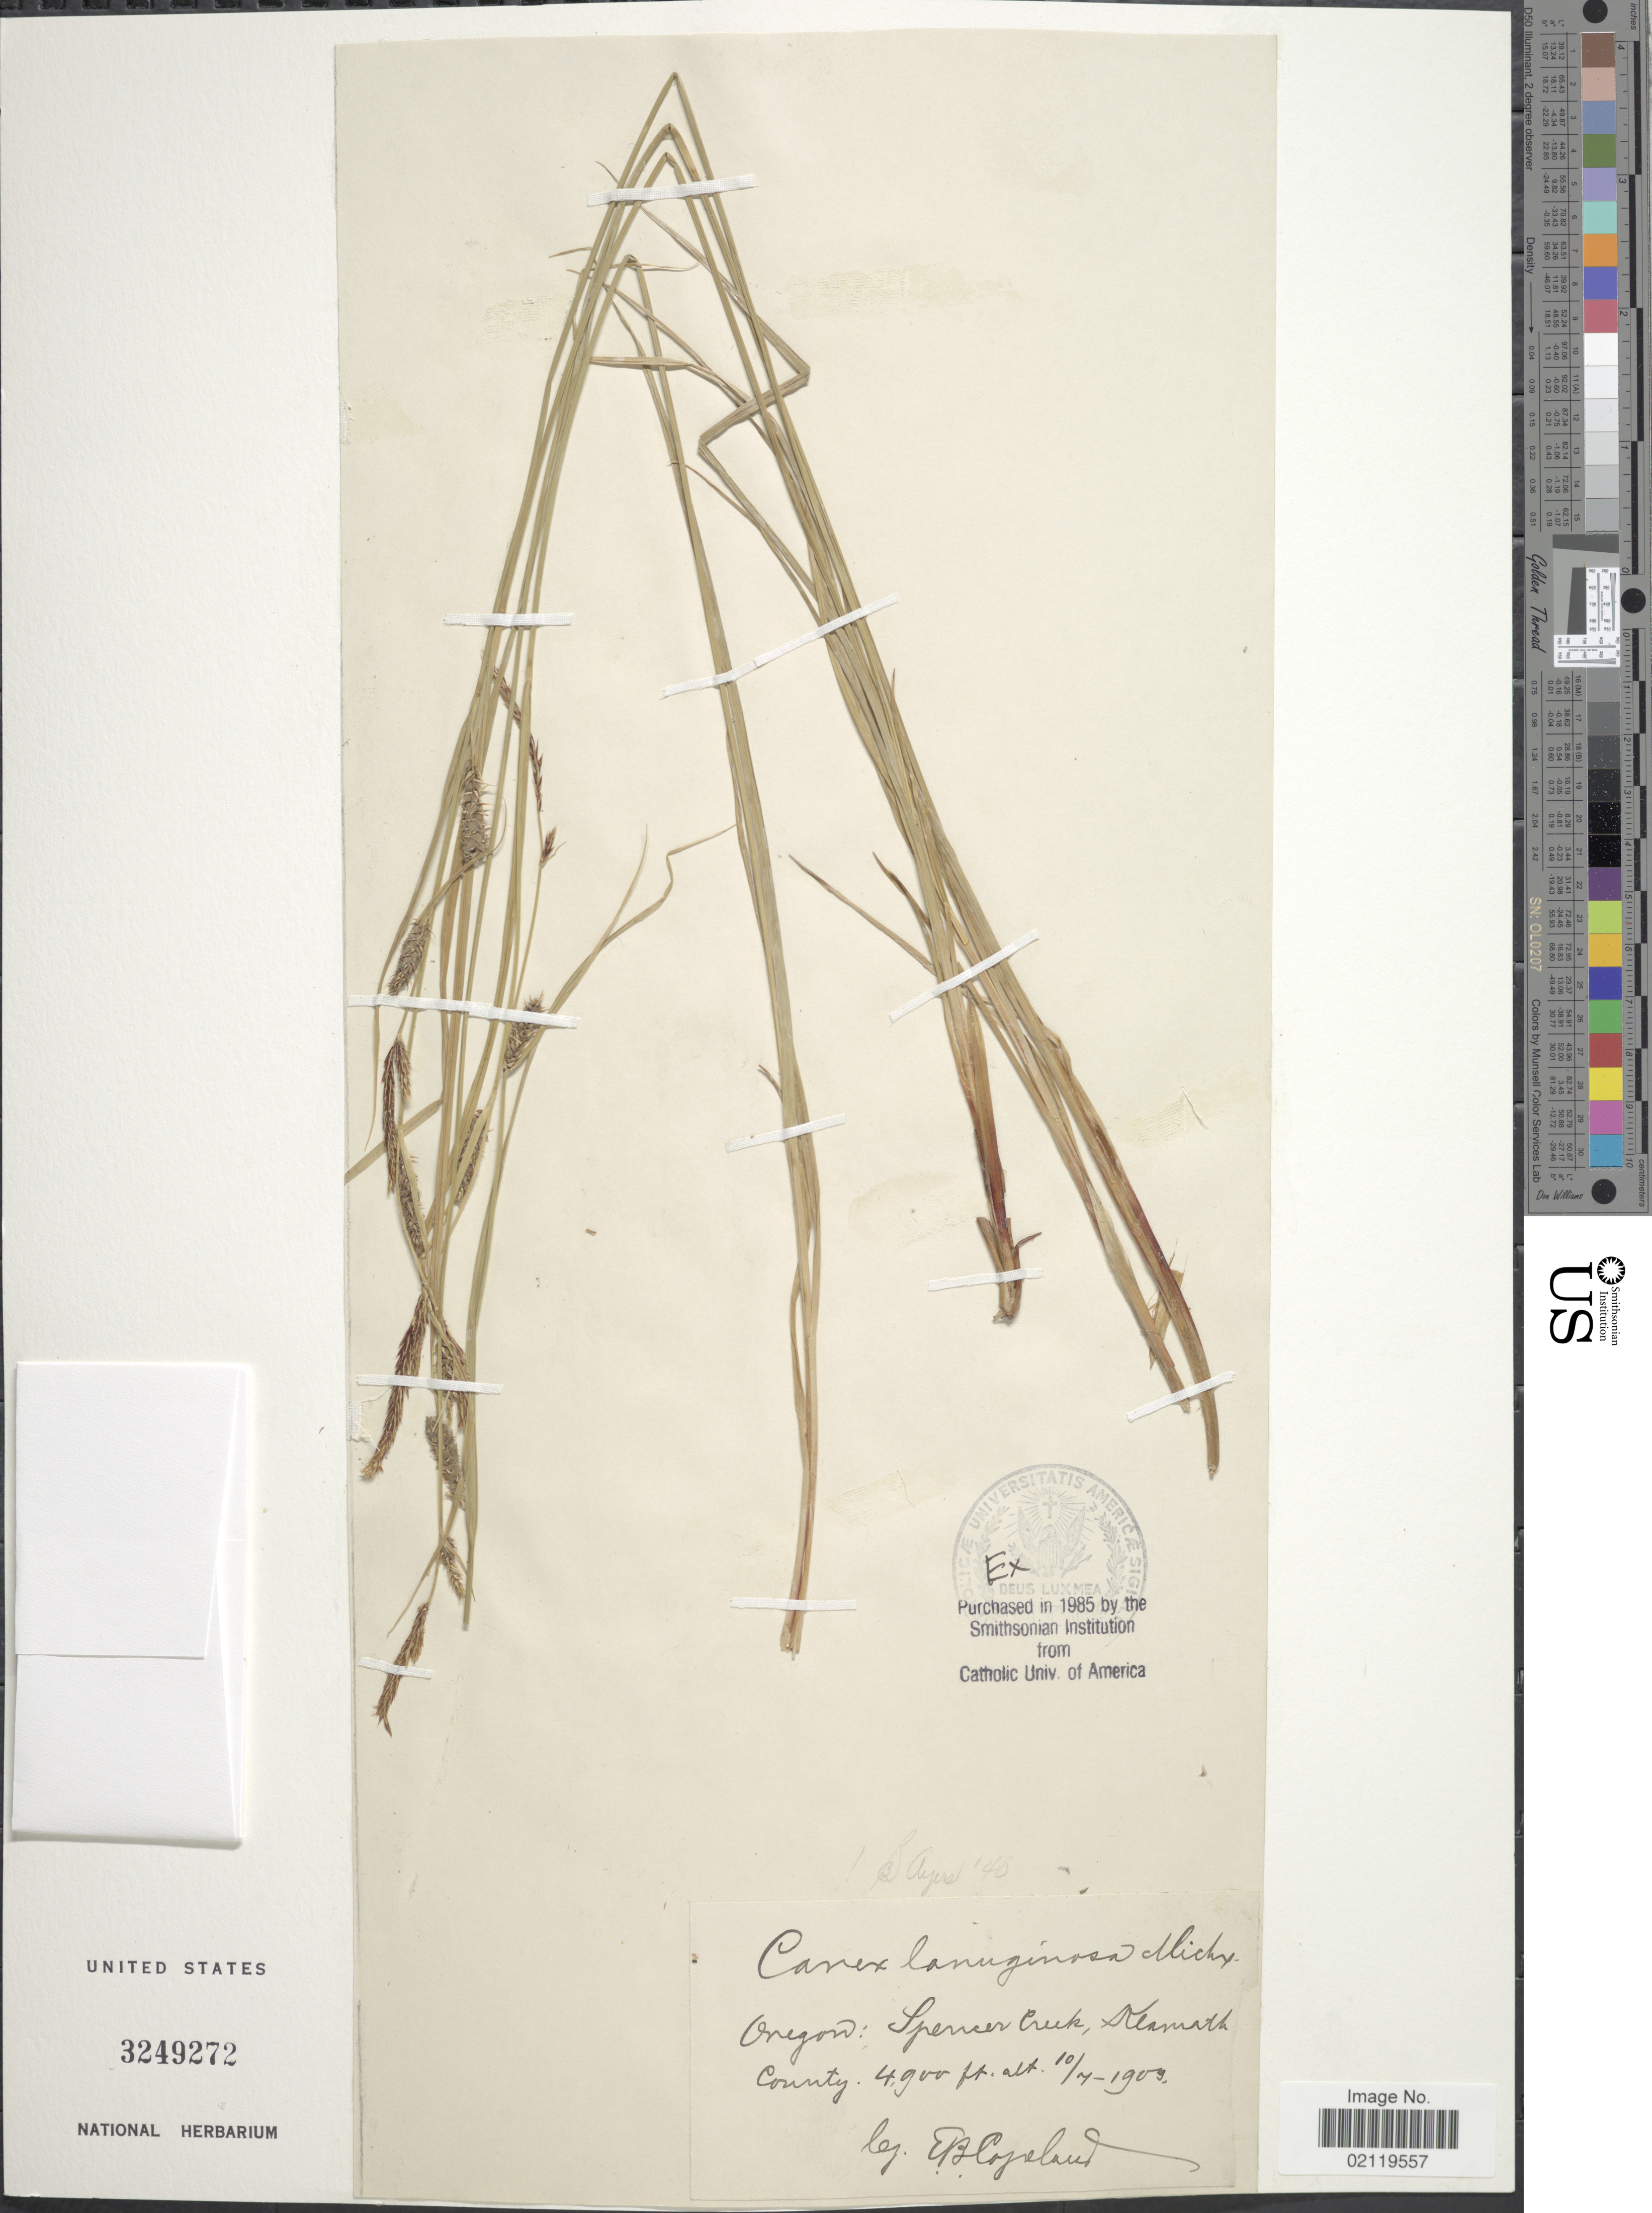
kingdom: Plantae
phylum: Tracheophyta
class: Liliopsida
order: Poales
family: Cyperaceae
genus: Carex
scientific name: Carex pellita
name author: Muhl. ex Willd.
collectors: E. B. Copeland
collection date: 1903-10-07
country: United States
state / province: Oregon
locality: Spencer Creek, Klamath County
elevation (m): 1494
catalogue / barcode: US 3249272